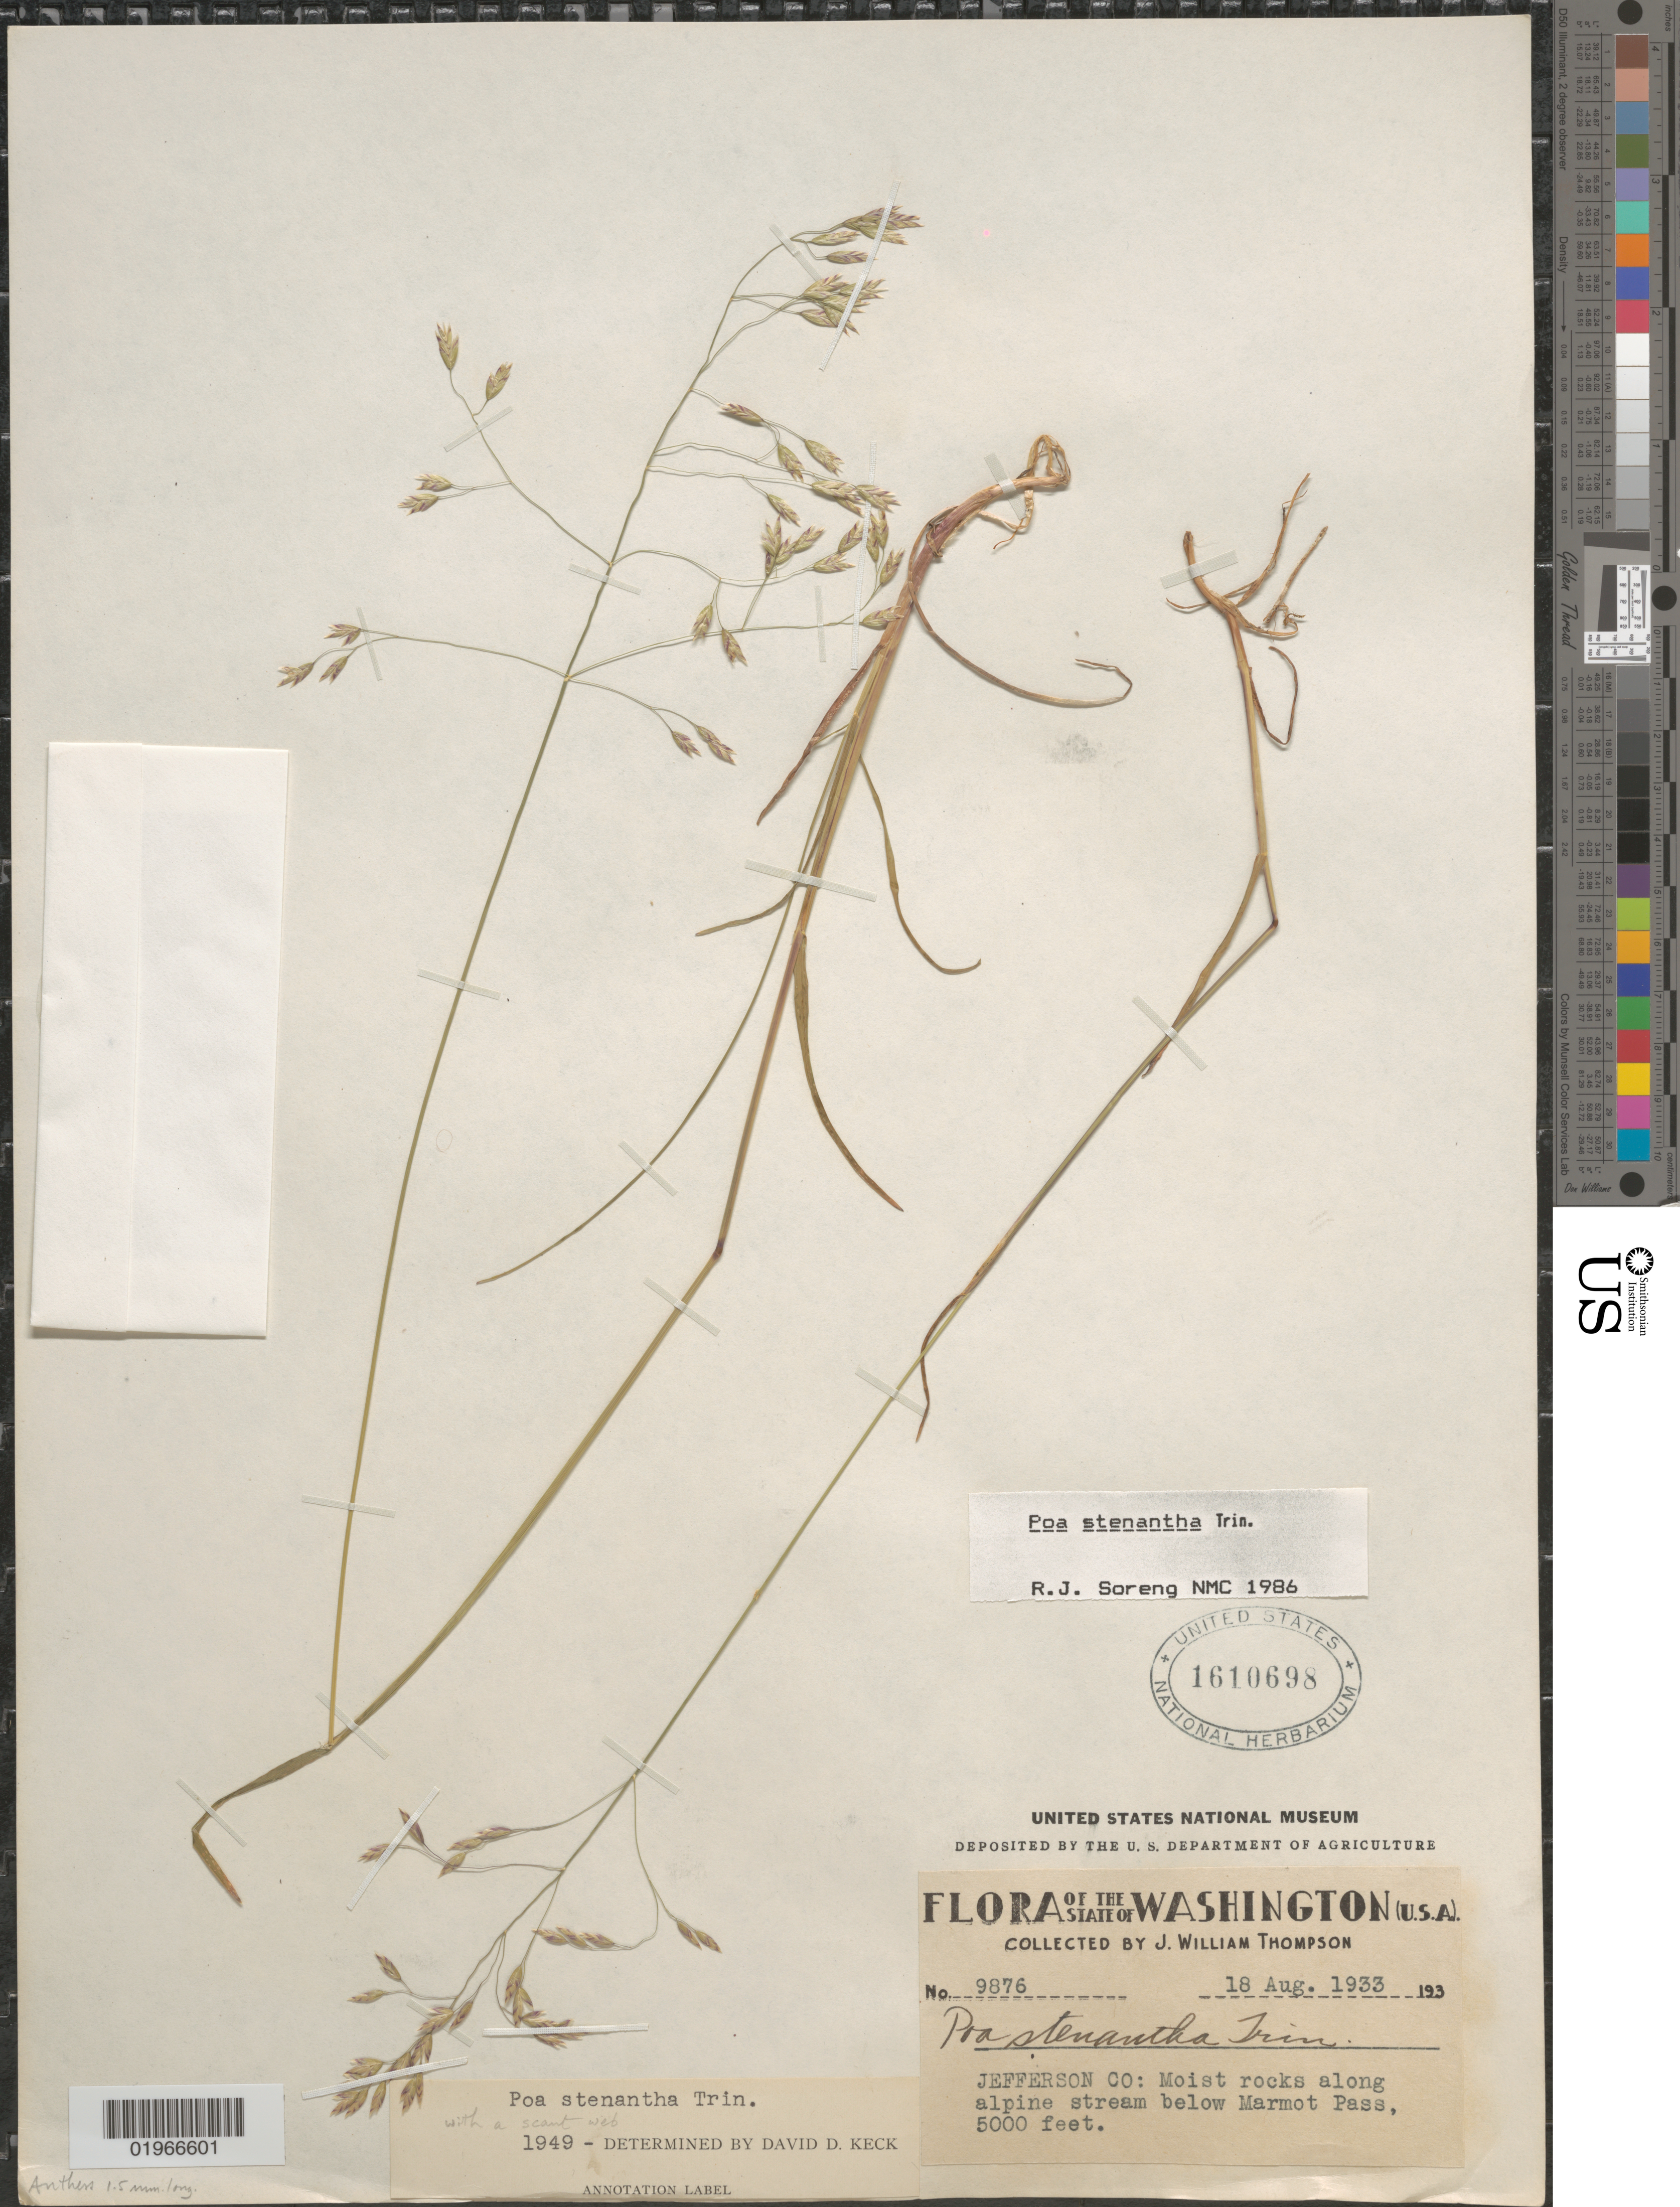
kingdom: Plantae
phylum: Tracheophyta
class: Liliopsida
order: Poales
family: Poaceae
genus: Poa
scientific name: Poa stenantha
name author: Trin.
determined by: Soreng, Robert J., Research Associate (BOT), Smithsonian Institution - National Museum of Natural History (UNITED STATES)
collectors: J. W. Thompson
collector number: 9876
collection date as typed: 18 Aug. 1933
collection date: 1933-08-18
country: United States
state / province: Washington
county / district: Jefferson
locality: Moist rocks along alpine stream below Marmot Pass.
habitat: moist rocks.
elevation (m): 1524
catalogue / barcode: US 1610698